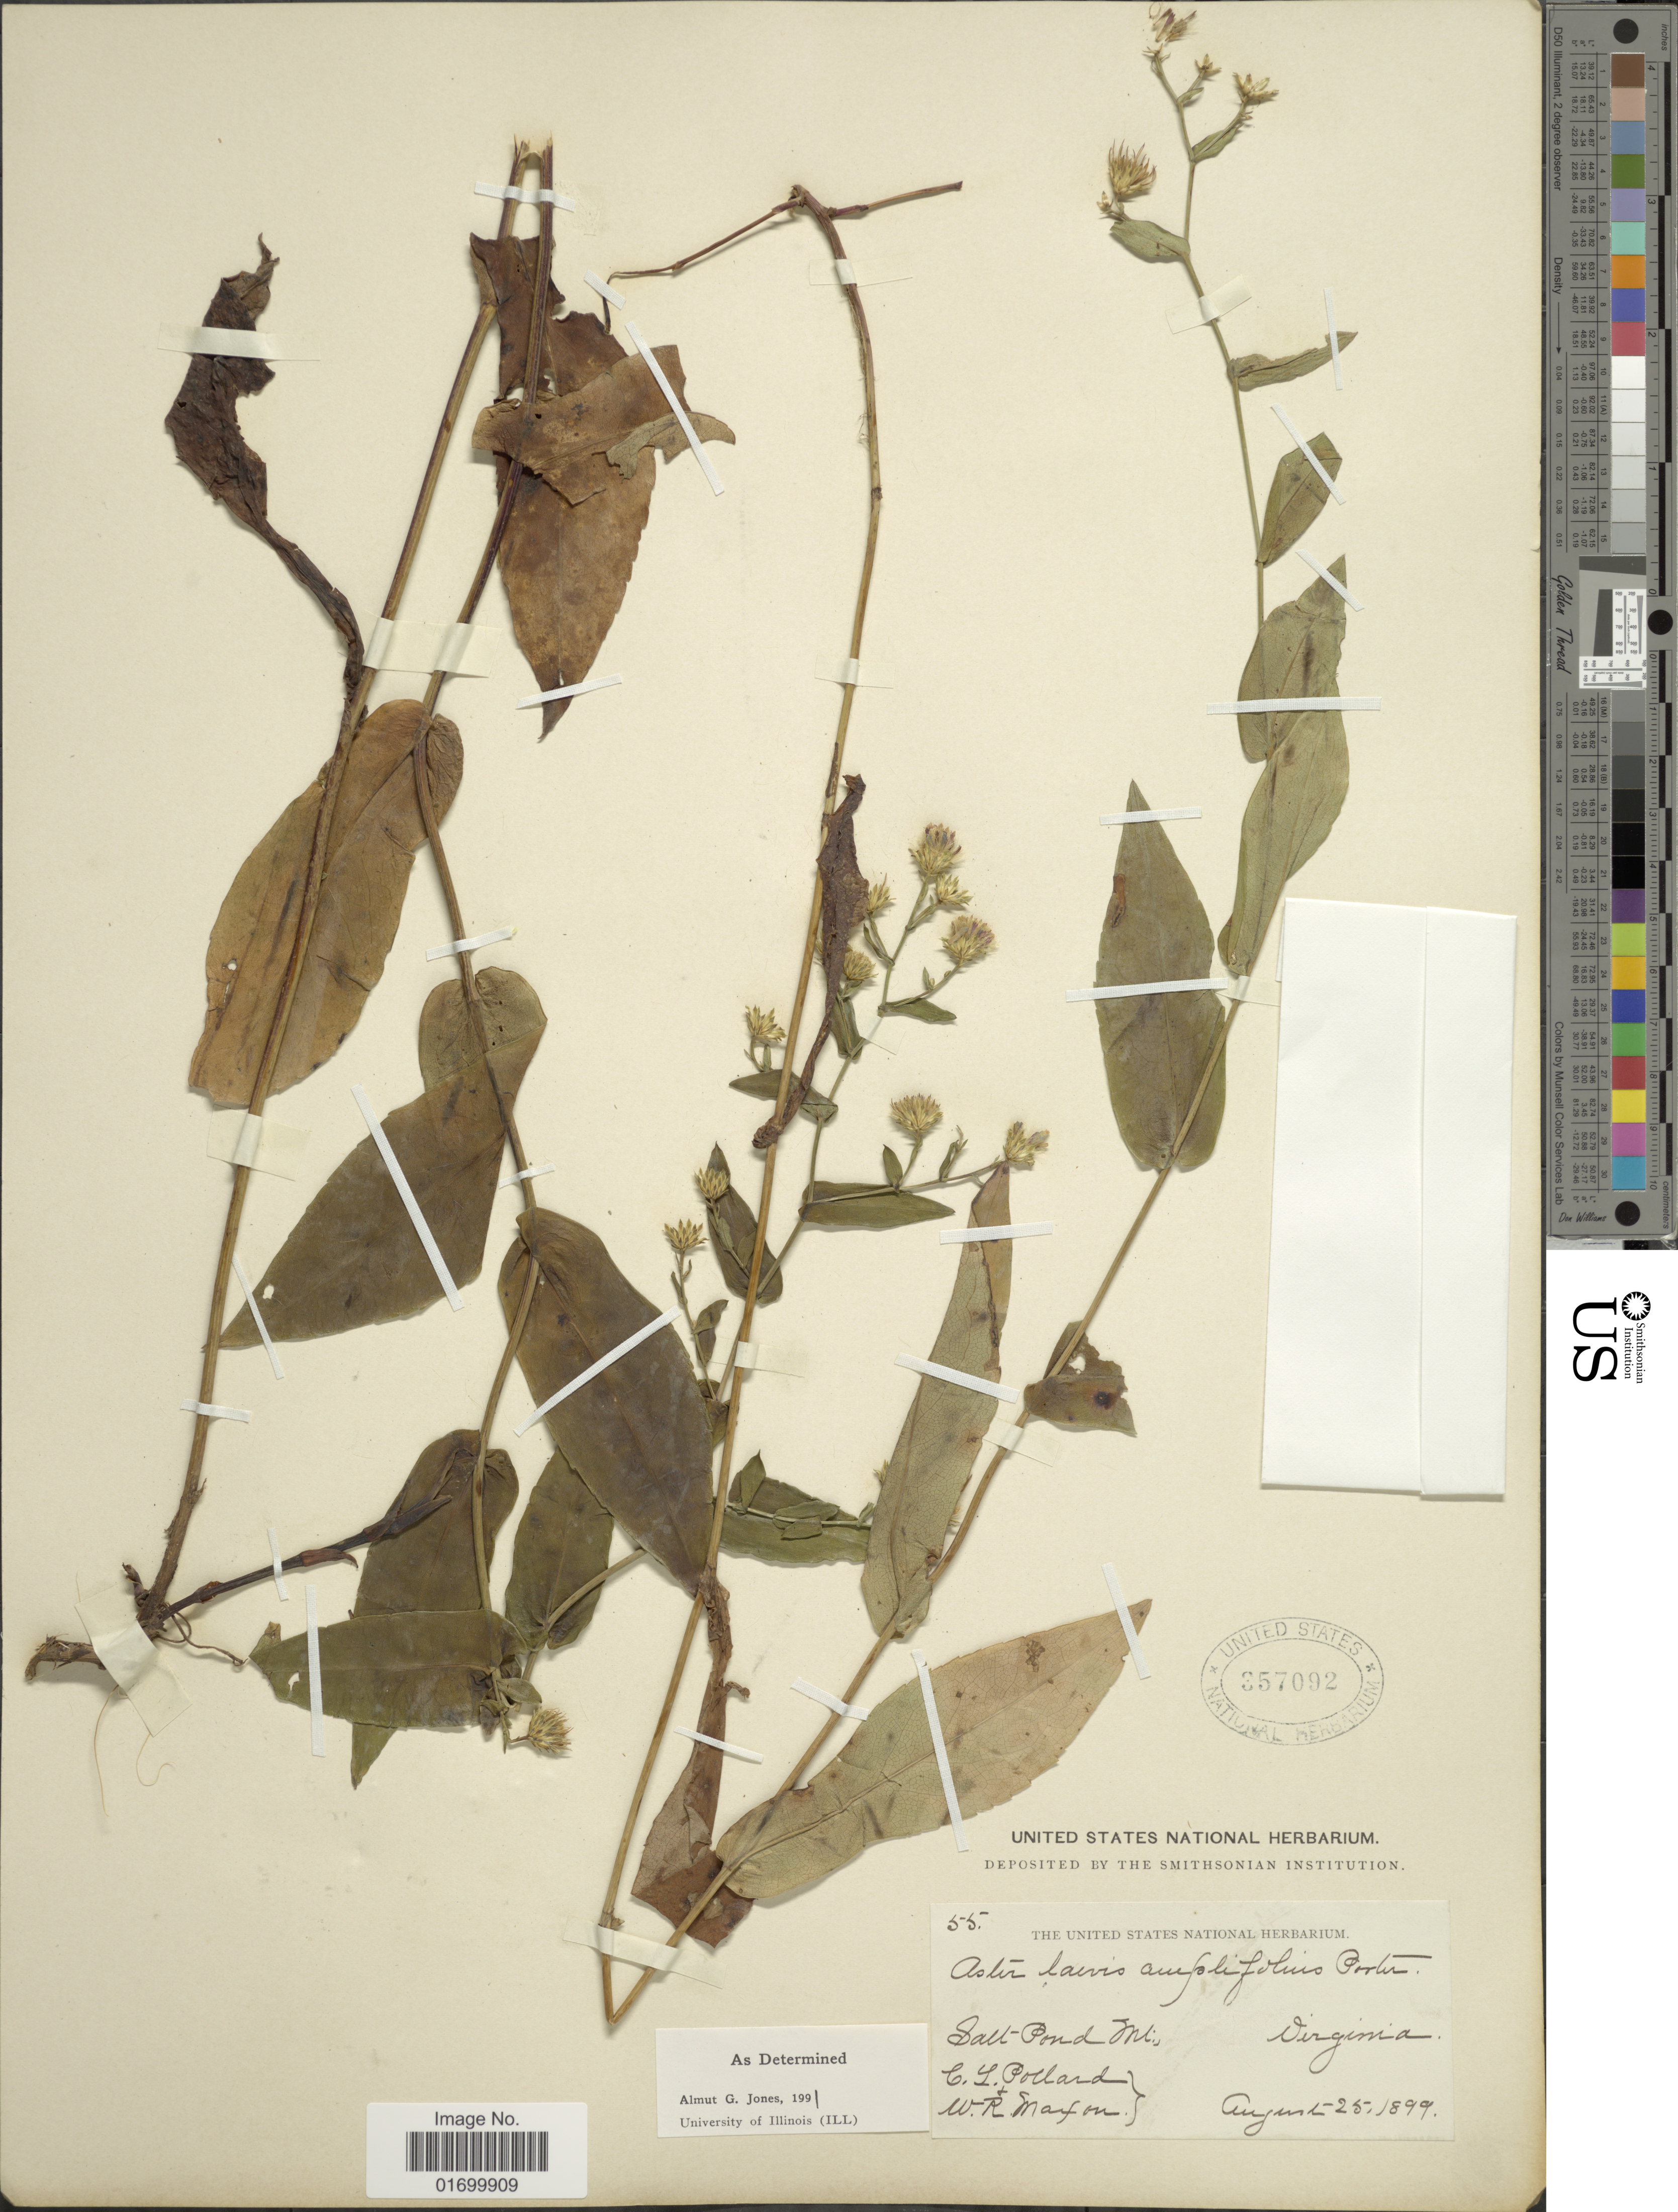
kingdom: Plantae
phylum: Tracheophyta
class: Magnoliopsida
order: Asterales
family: Asteraceae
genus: Symphyotrichum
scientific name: Symphyotrichum laeve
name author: (L.) Á. Löve & D. Löve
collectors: C. L. Pollard & W. R. Maxon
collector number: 55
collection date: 1899-08-25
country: United States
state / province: Virginia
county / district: Giles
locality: Salt Pond Mt.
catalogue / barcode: US 357092